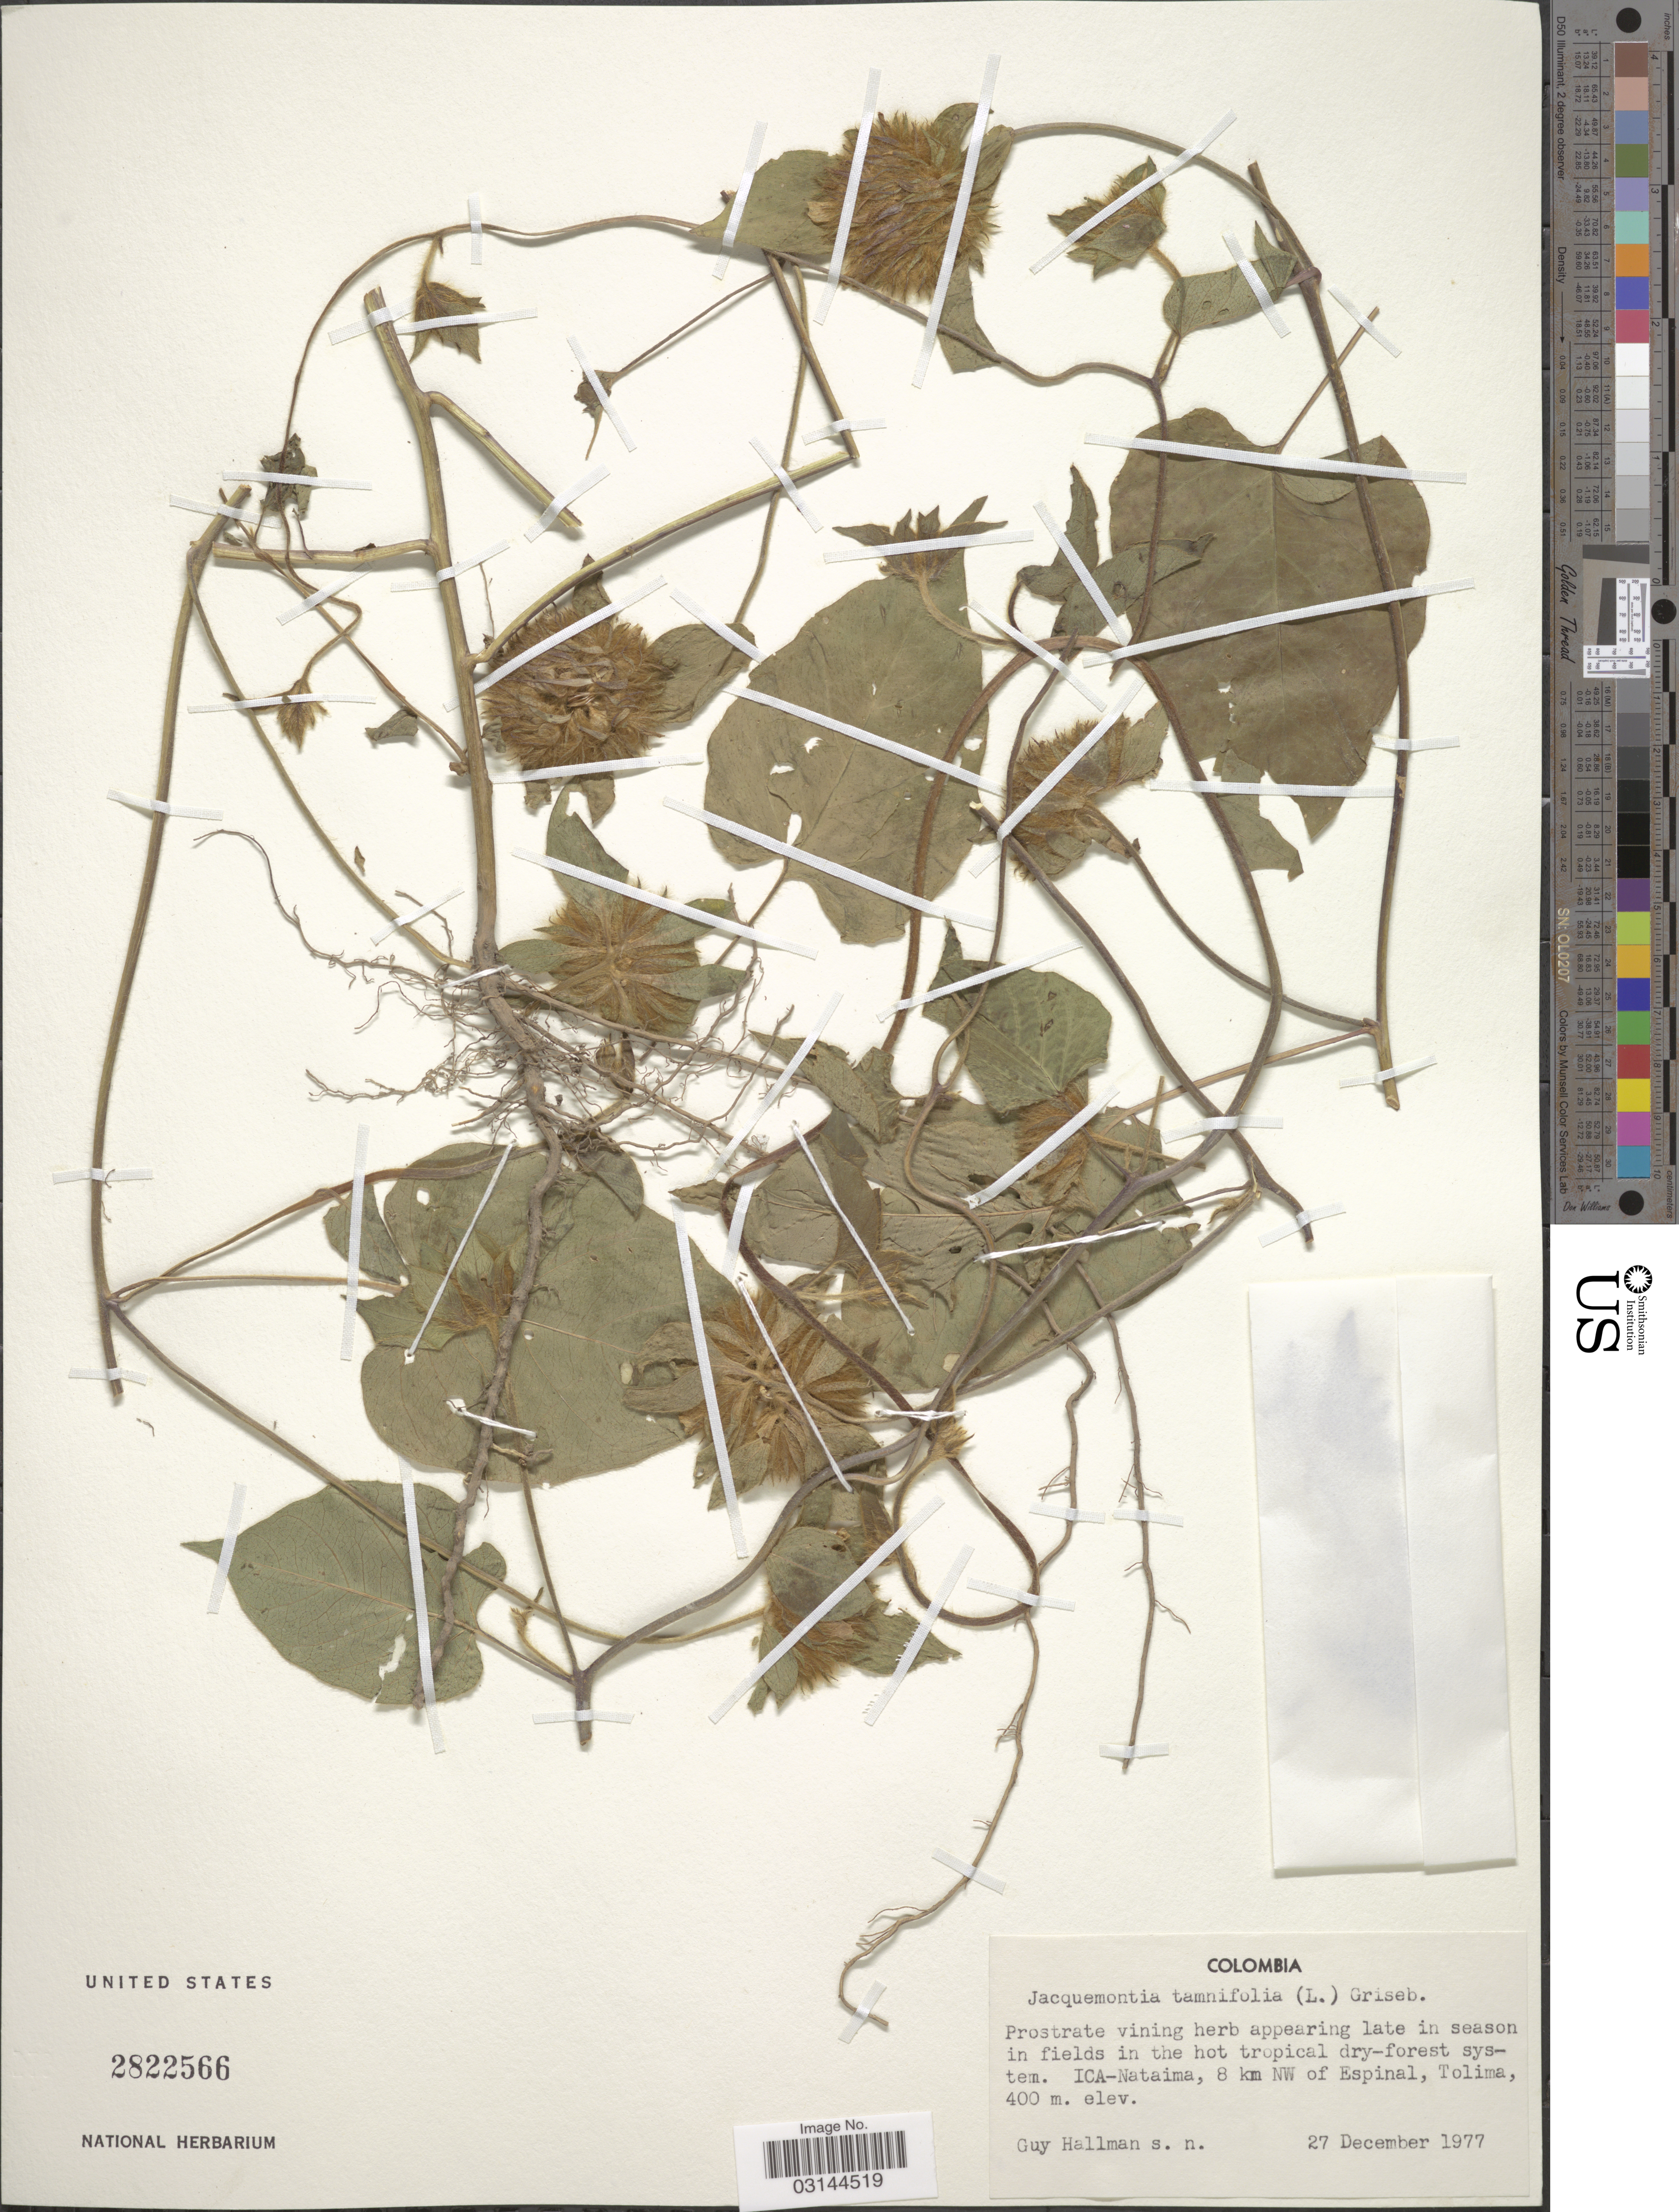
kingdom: Plantae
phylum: Tracheophyta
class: Magnoliopsida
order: Solanales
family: Convolvulaceae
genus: Jacquemontia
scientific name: Jacquemontia tamnifolia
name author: (L.) Griseb.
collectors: G. Hallman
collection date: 1977-12-27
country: Colombia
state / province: Tolima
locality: ICA-Nataima, 8 km NW of Espinal, Tolima.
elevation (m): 400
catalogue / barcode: US 2822566